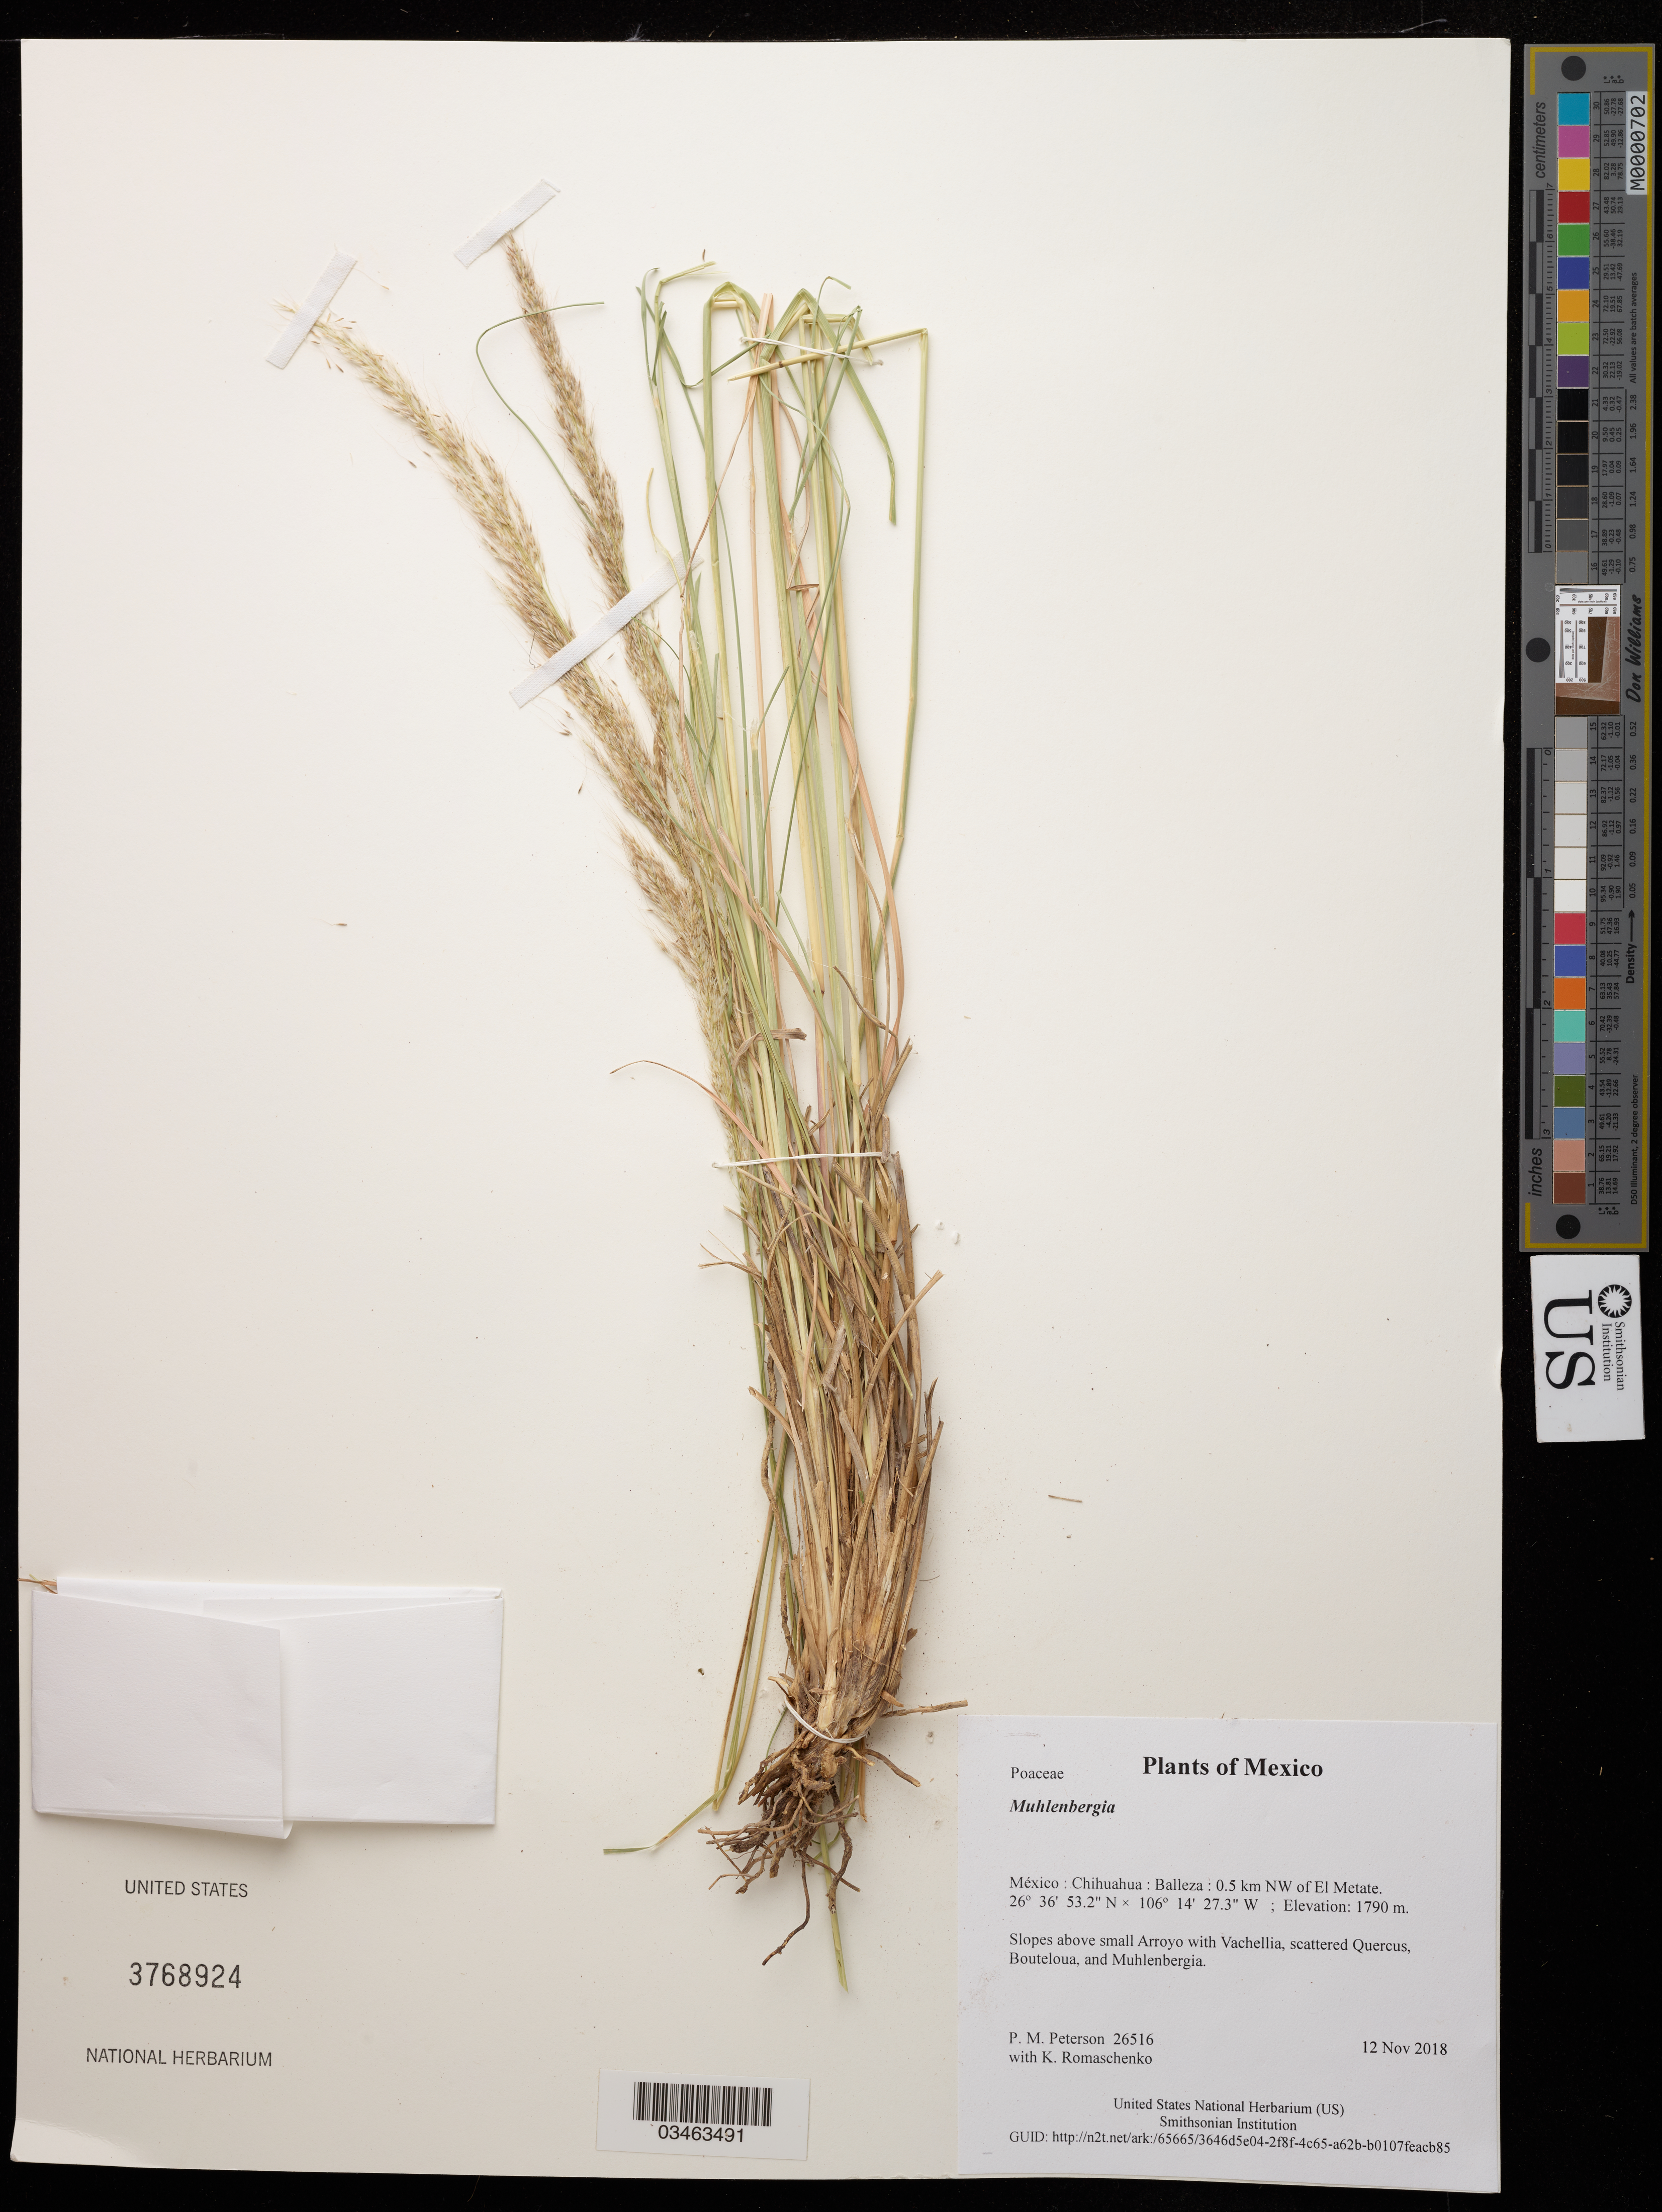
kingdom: Plantae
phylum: Tracheophyta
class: Liliopsida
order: Poales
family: Poaceae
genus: Muhlenbergia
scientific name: Muhlenbergia sp.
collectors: P. M. Peterson & K. Romaschenko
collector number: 26516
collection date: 2018-11-12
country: México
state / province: Chihuahua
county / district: Balleza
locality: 0.5 km NW of El Metate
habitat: Slopes above small Arroyo with Vachellia, scattered Quercus, Bouteloua, and Muhlenbergia.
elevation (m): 1790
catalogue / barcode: US 3768924